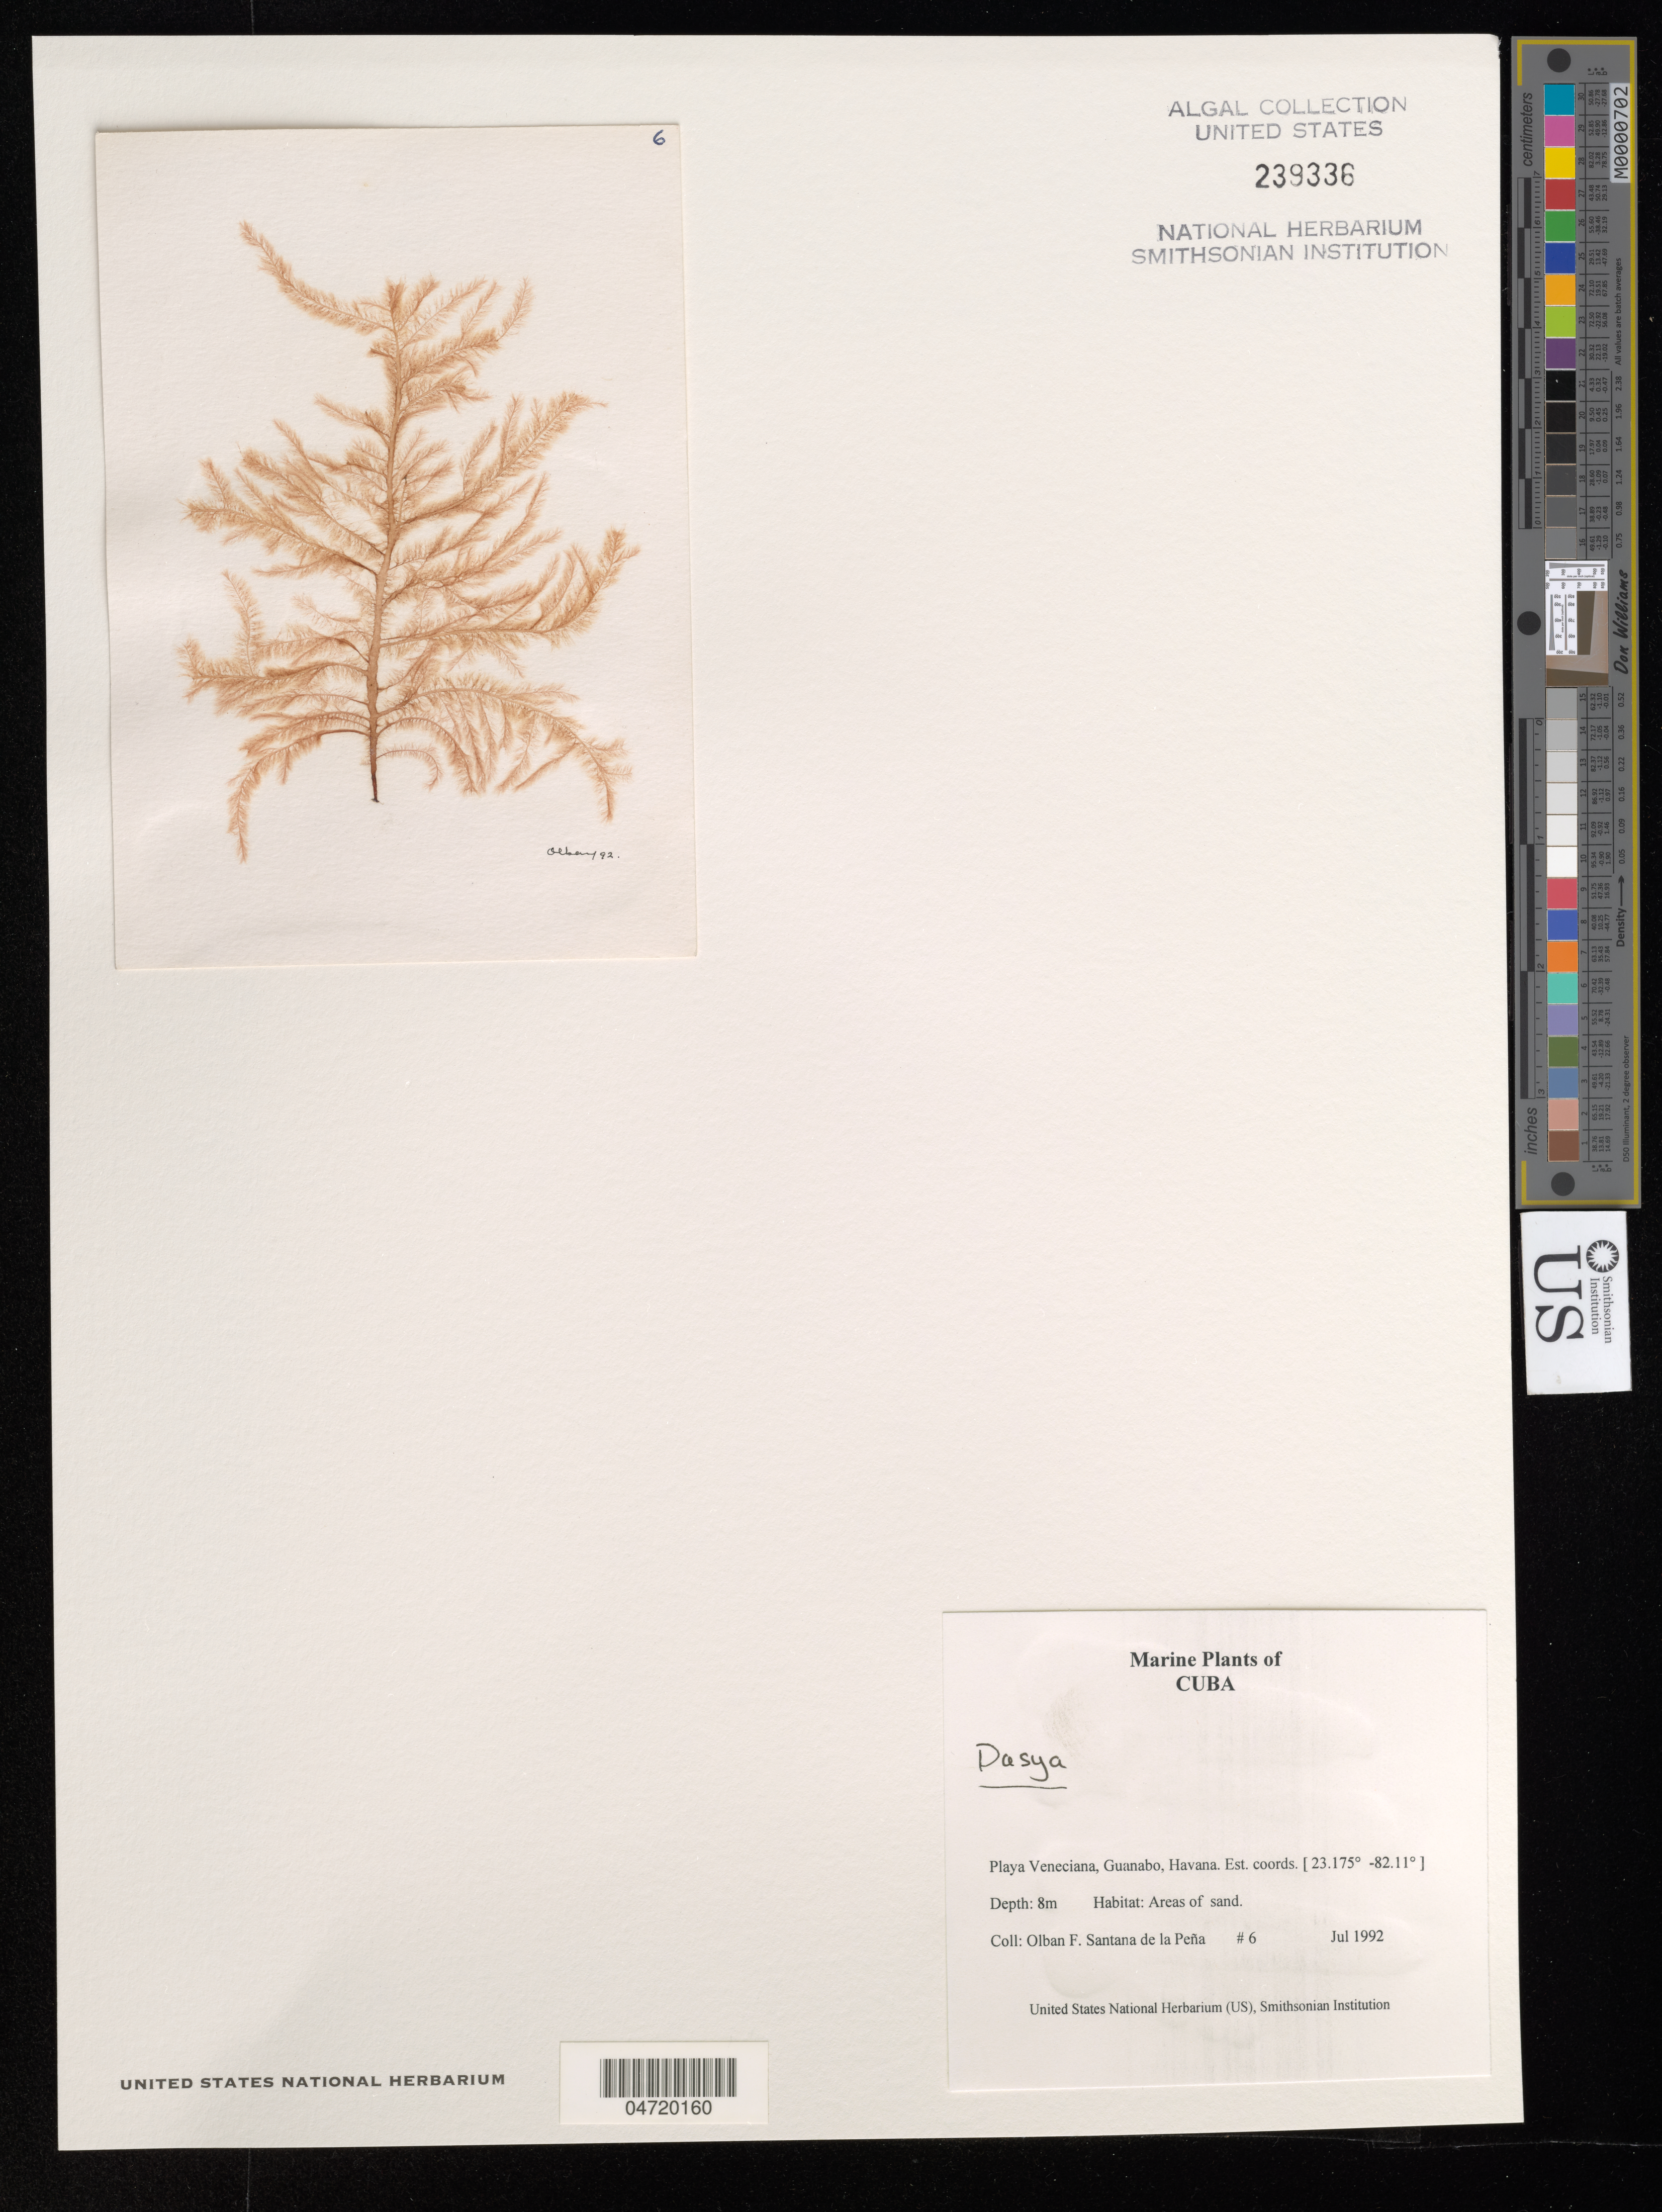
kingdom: Plantae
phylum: Rhodophyta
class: Florideophyceae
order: Ceramiales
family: Dasyaceae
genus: Dasya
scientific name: Dasya sp.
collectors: O. Santana de la Peña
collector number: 6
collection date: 1992-07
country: Cuba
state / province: La Habana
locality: Playa Veneciana, Guanabo, Havana.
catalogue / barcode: US 239336